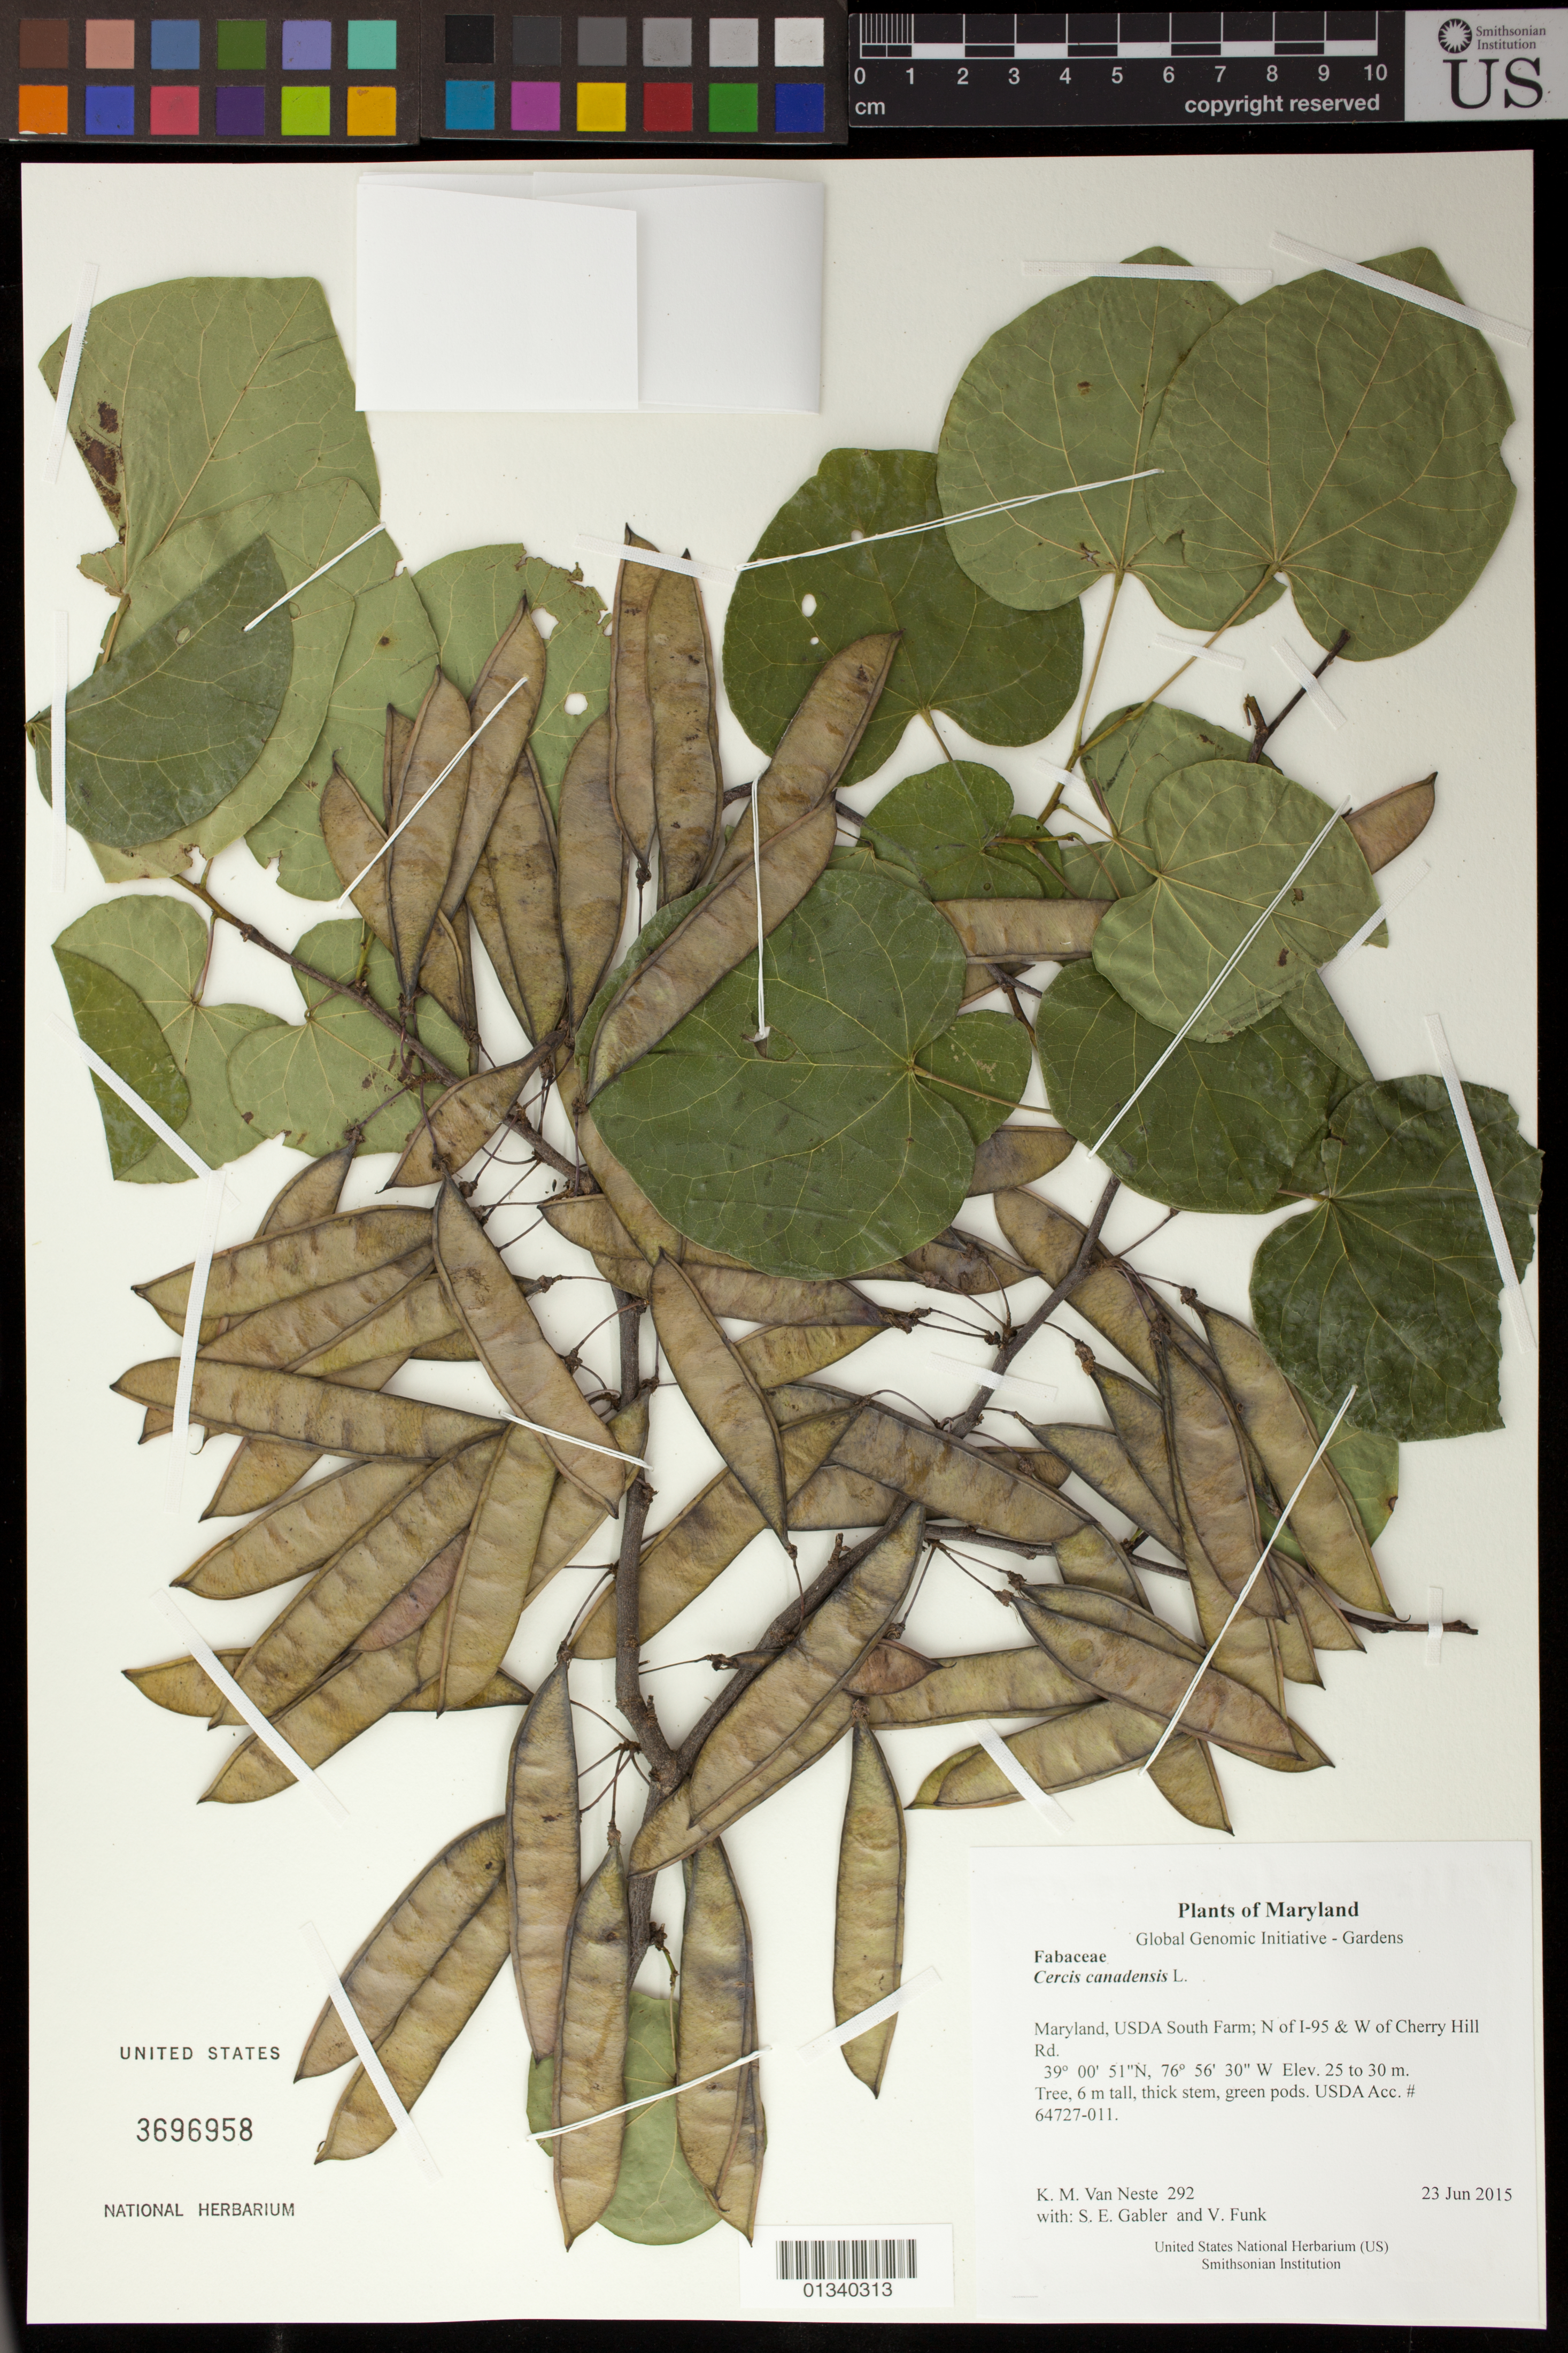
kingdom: Plantae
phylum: Tracheophyta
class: Magnoliopsida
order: Fabales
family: Fabaceae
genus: Cercis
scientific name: Cercis canadensis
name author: L.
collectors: K. M. Van Neste, S. E. Gabler & V. Funk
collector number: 292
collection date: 2015-06-23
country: United States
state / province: Maryland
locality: USDA South Farm; N of I-95 & W of Cherry Hill Rd.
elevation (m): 25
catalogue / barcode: US 3696958